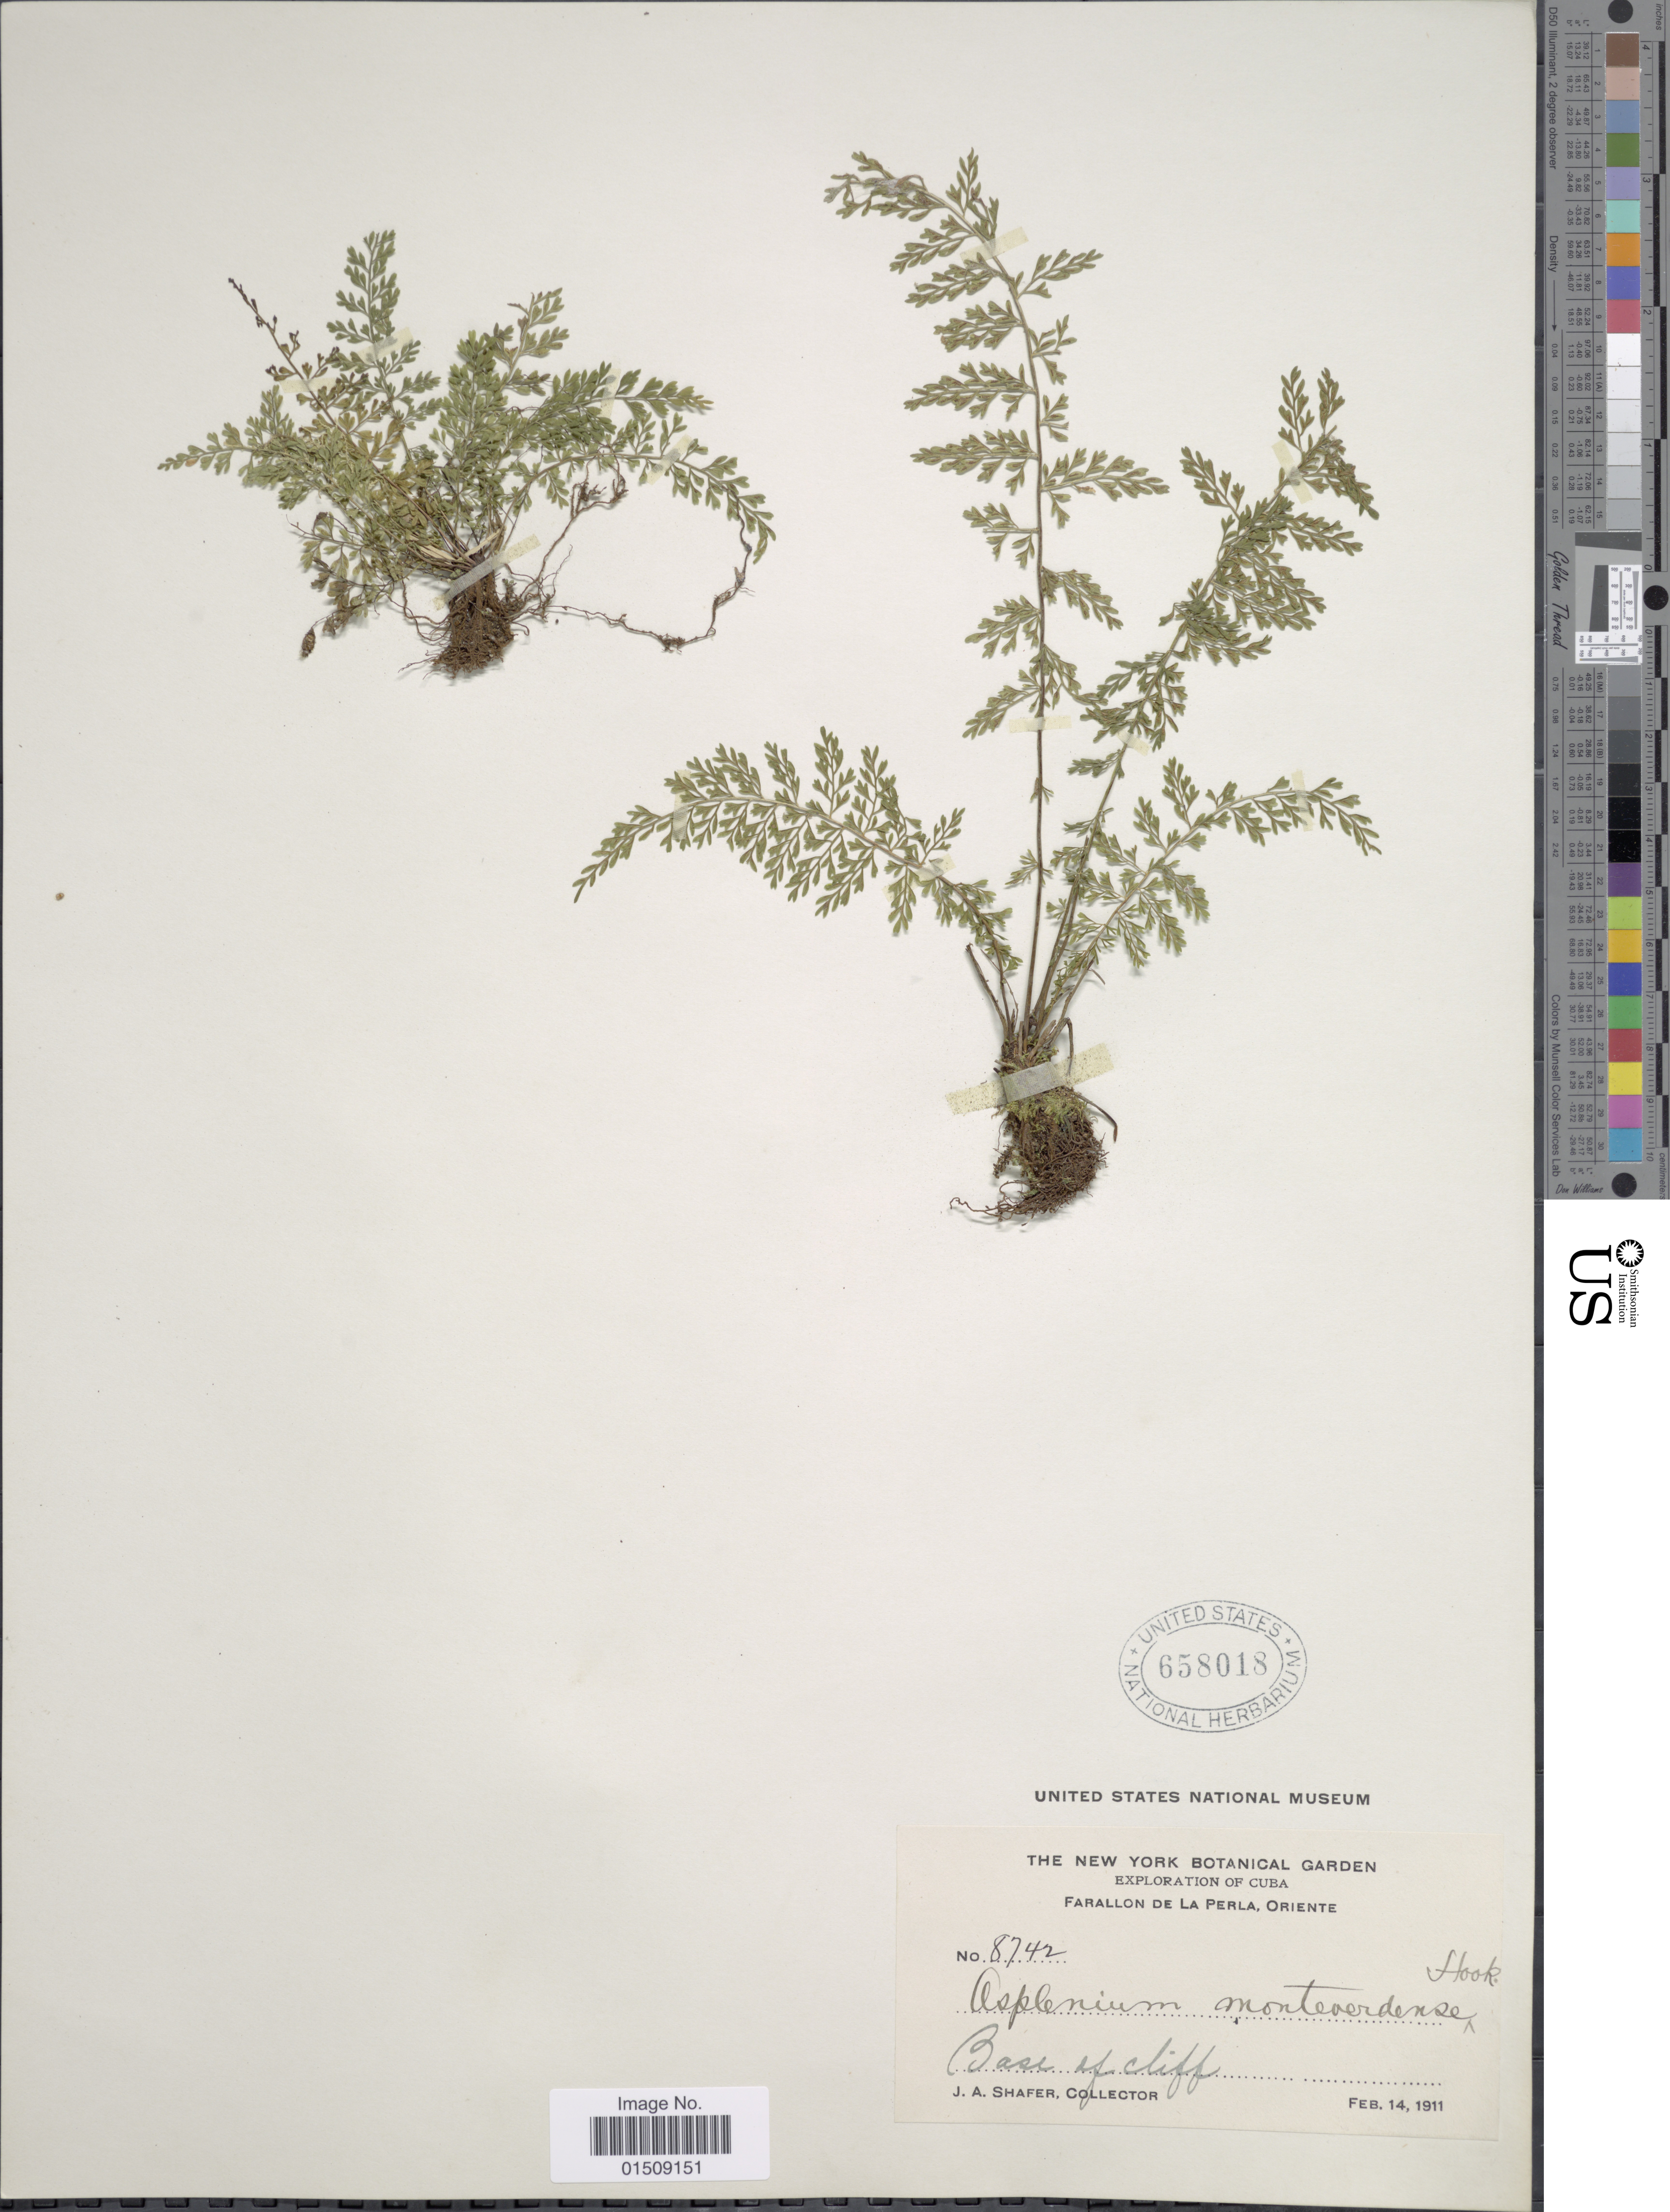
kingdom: Plantae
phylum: Tracheophyta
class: Polypodiopsida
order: Polypodiales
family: Aspleniaceae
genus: Asplenium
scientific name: Asplenium myriophyllum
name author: (Sw.) C. Presl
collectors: J. A. Shafer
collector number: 8742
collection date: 1911-02-14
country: Cuba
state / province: Oriente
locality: Farallon de la Perla, Oriente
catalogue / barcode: US 658018